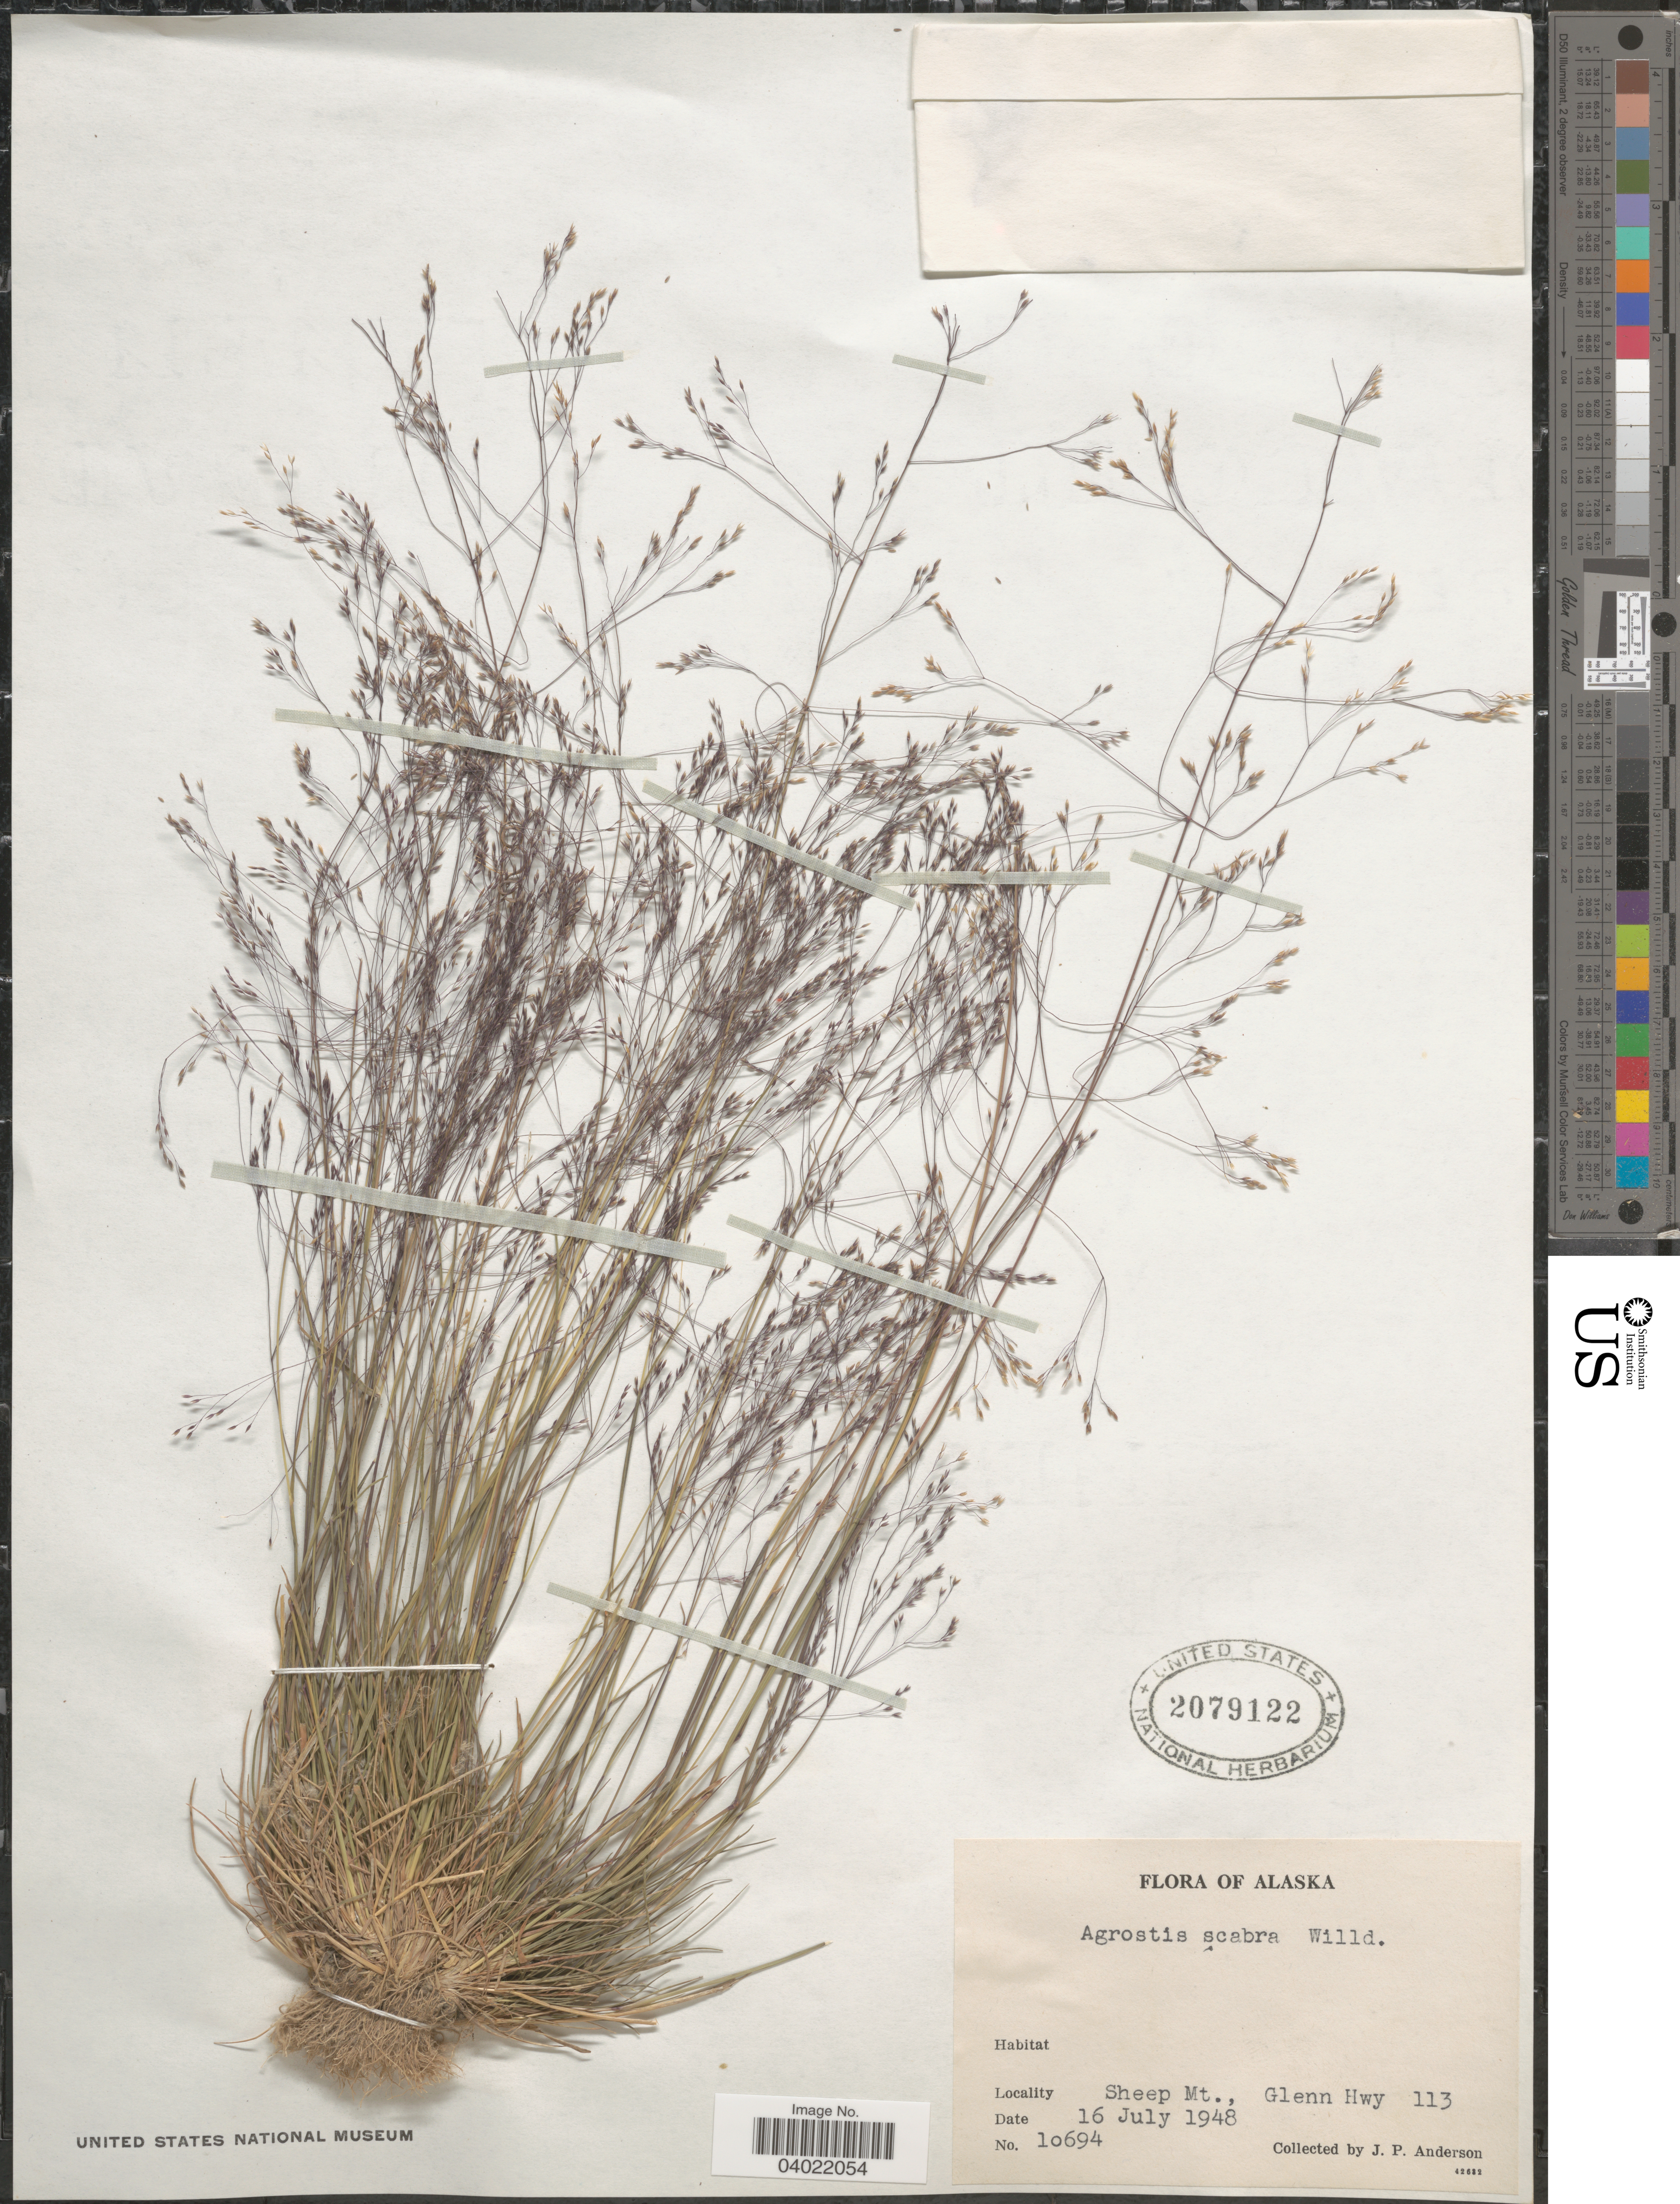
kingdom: Plantae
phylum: Tracheophyta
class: Liliopsida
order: Poales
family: Poaceae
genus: Agrostis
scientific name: Agrostis scabra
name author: Willd.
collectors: J. P. Anderson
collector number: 10694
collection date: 1948-07-16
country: United States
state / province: Alaska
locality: Sheep Mt., Glenn Hwy 113.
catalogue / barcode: US 2079122